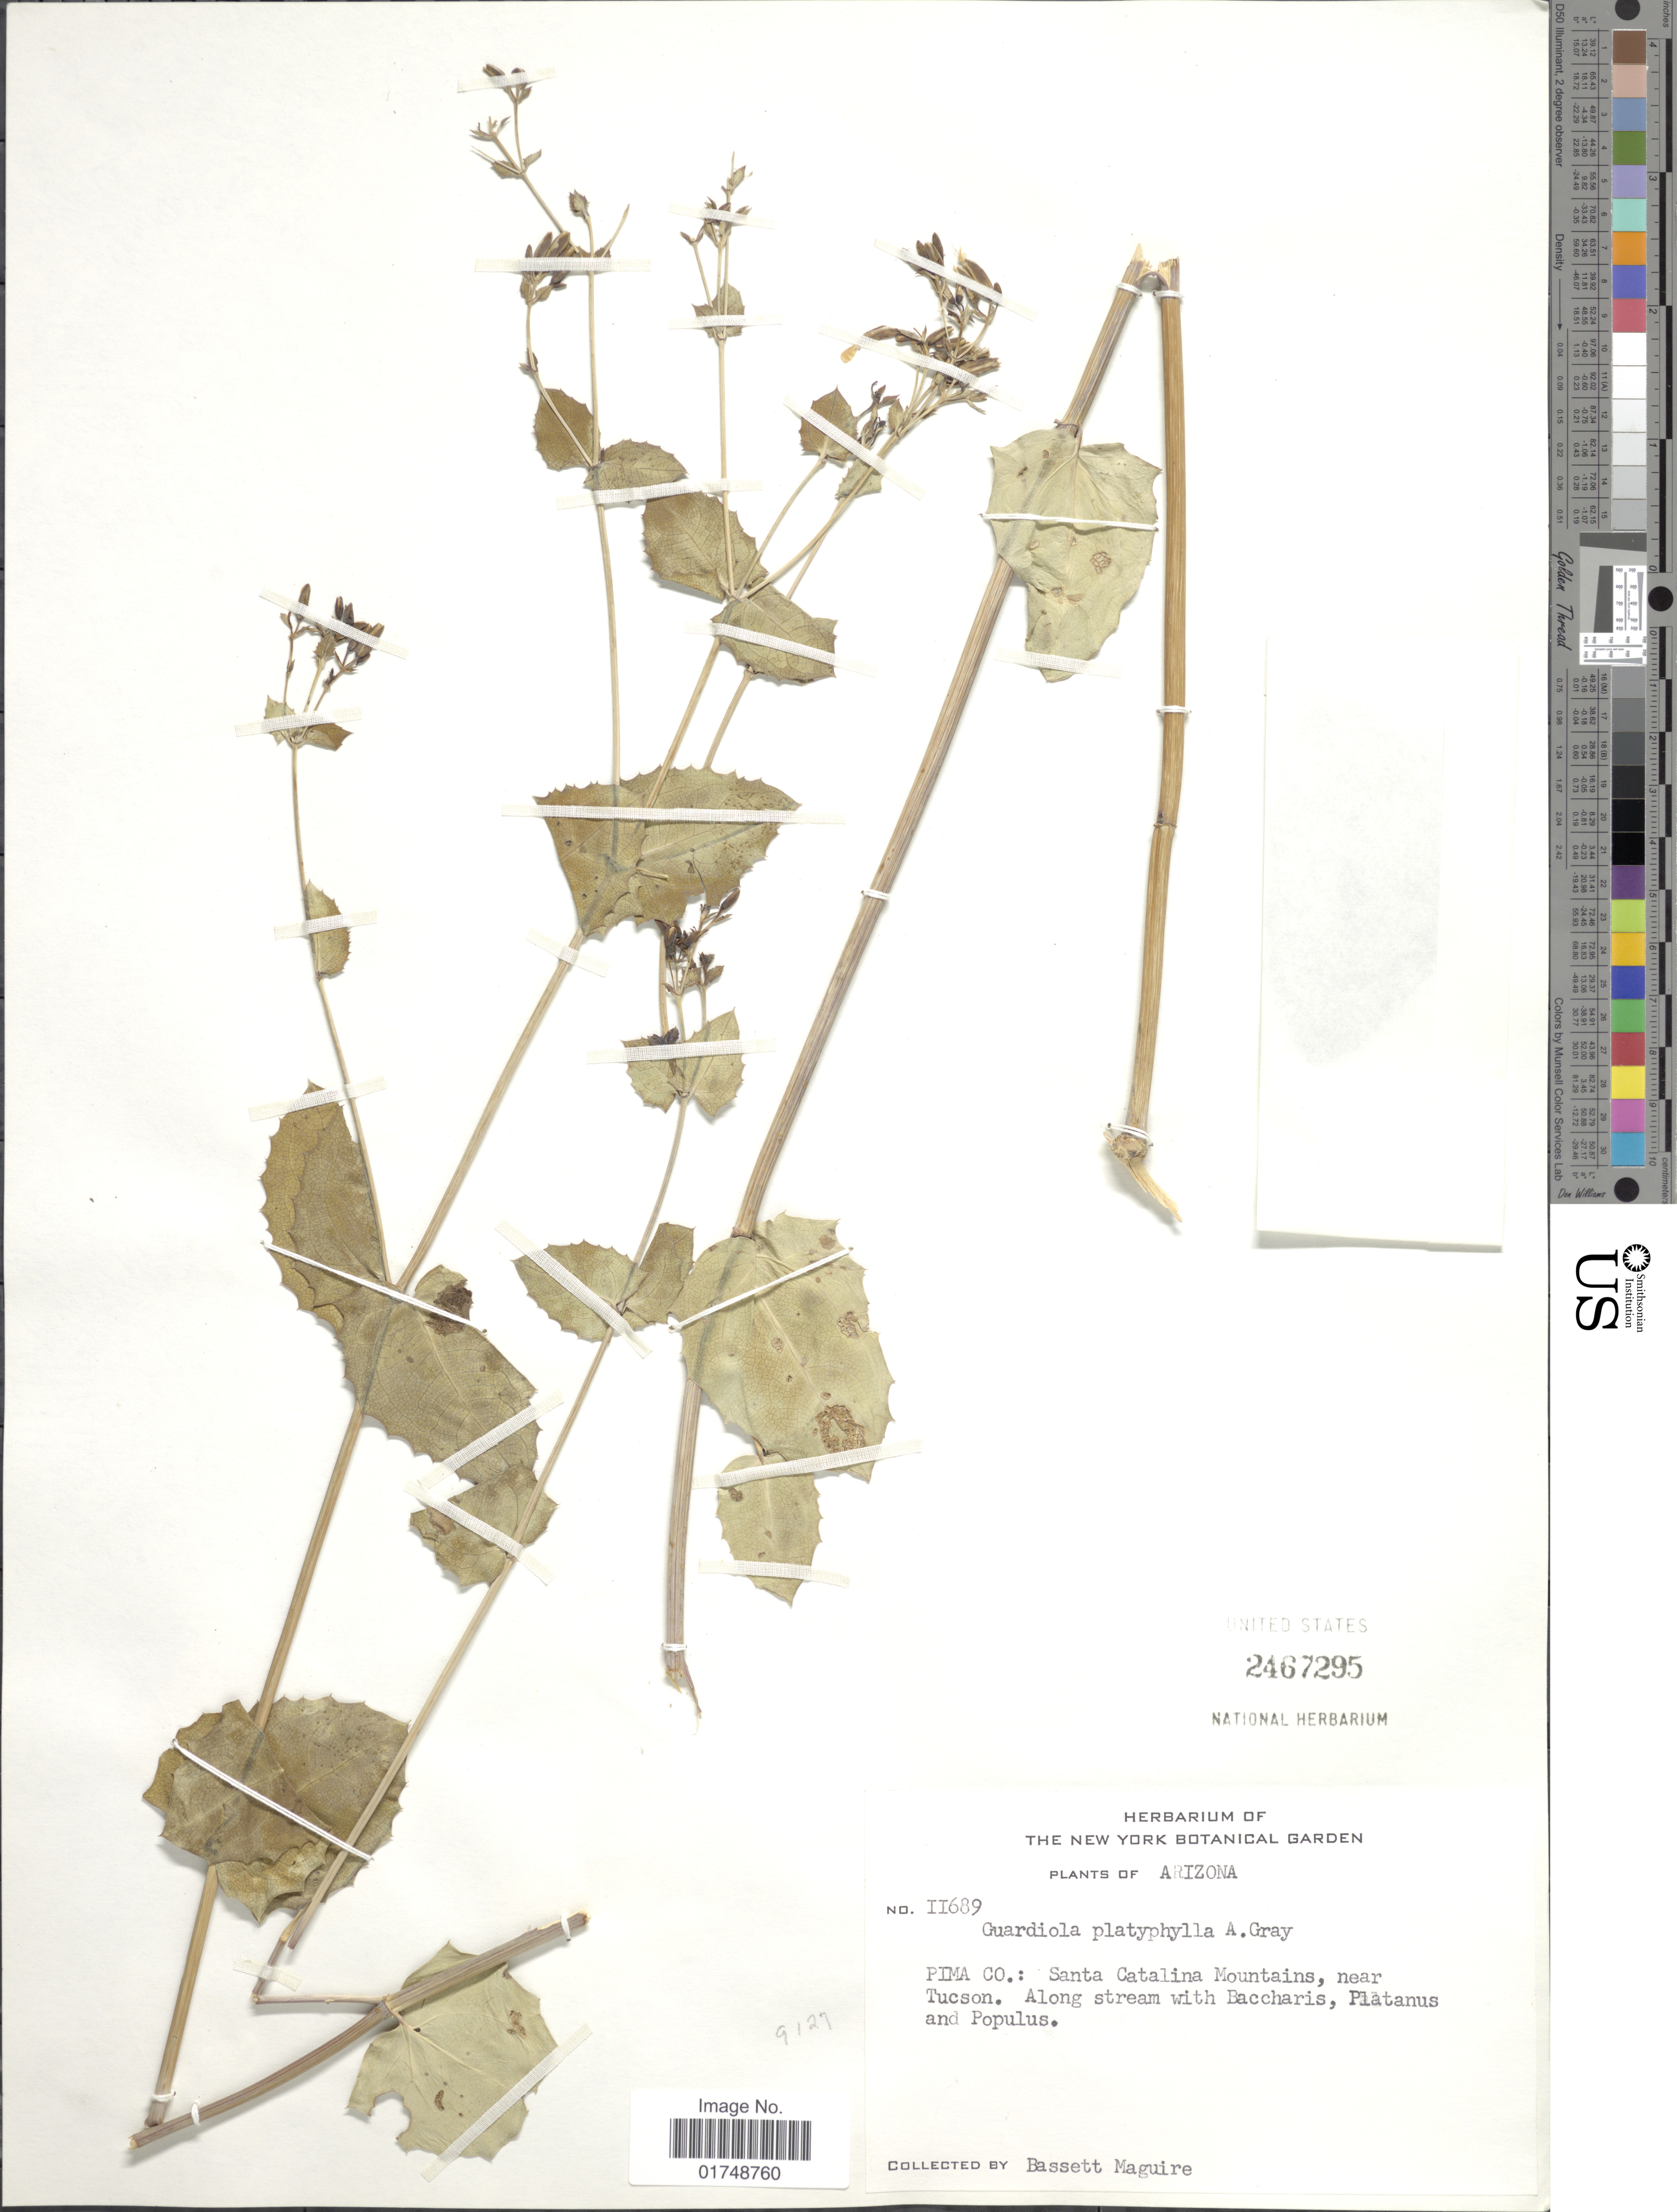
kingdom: Plantae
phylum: Tracheophyta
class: Magnoliopsida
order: Asterales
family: Asteraceae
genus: Guardiola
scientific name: Guardiola platyphylla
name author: A. Gray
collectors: B. Maguire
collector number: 22689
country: United States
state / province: Arizona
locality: Pima Co.: Santa Catalina Mountains, near Tucson.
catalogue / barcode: US 2467295